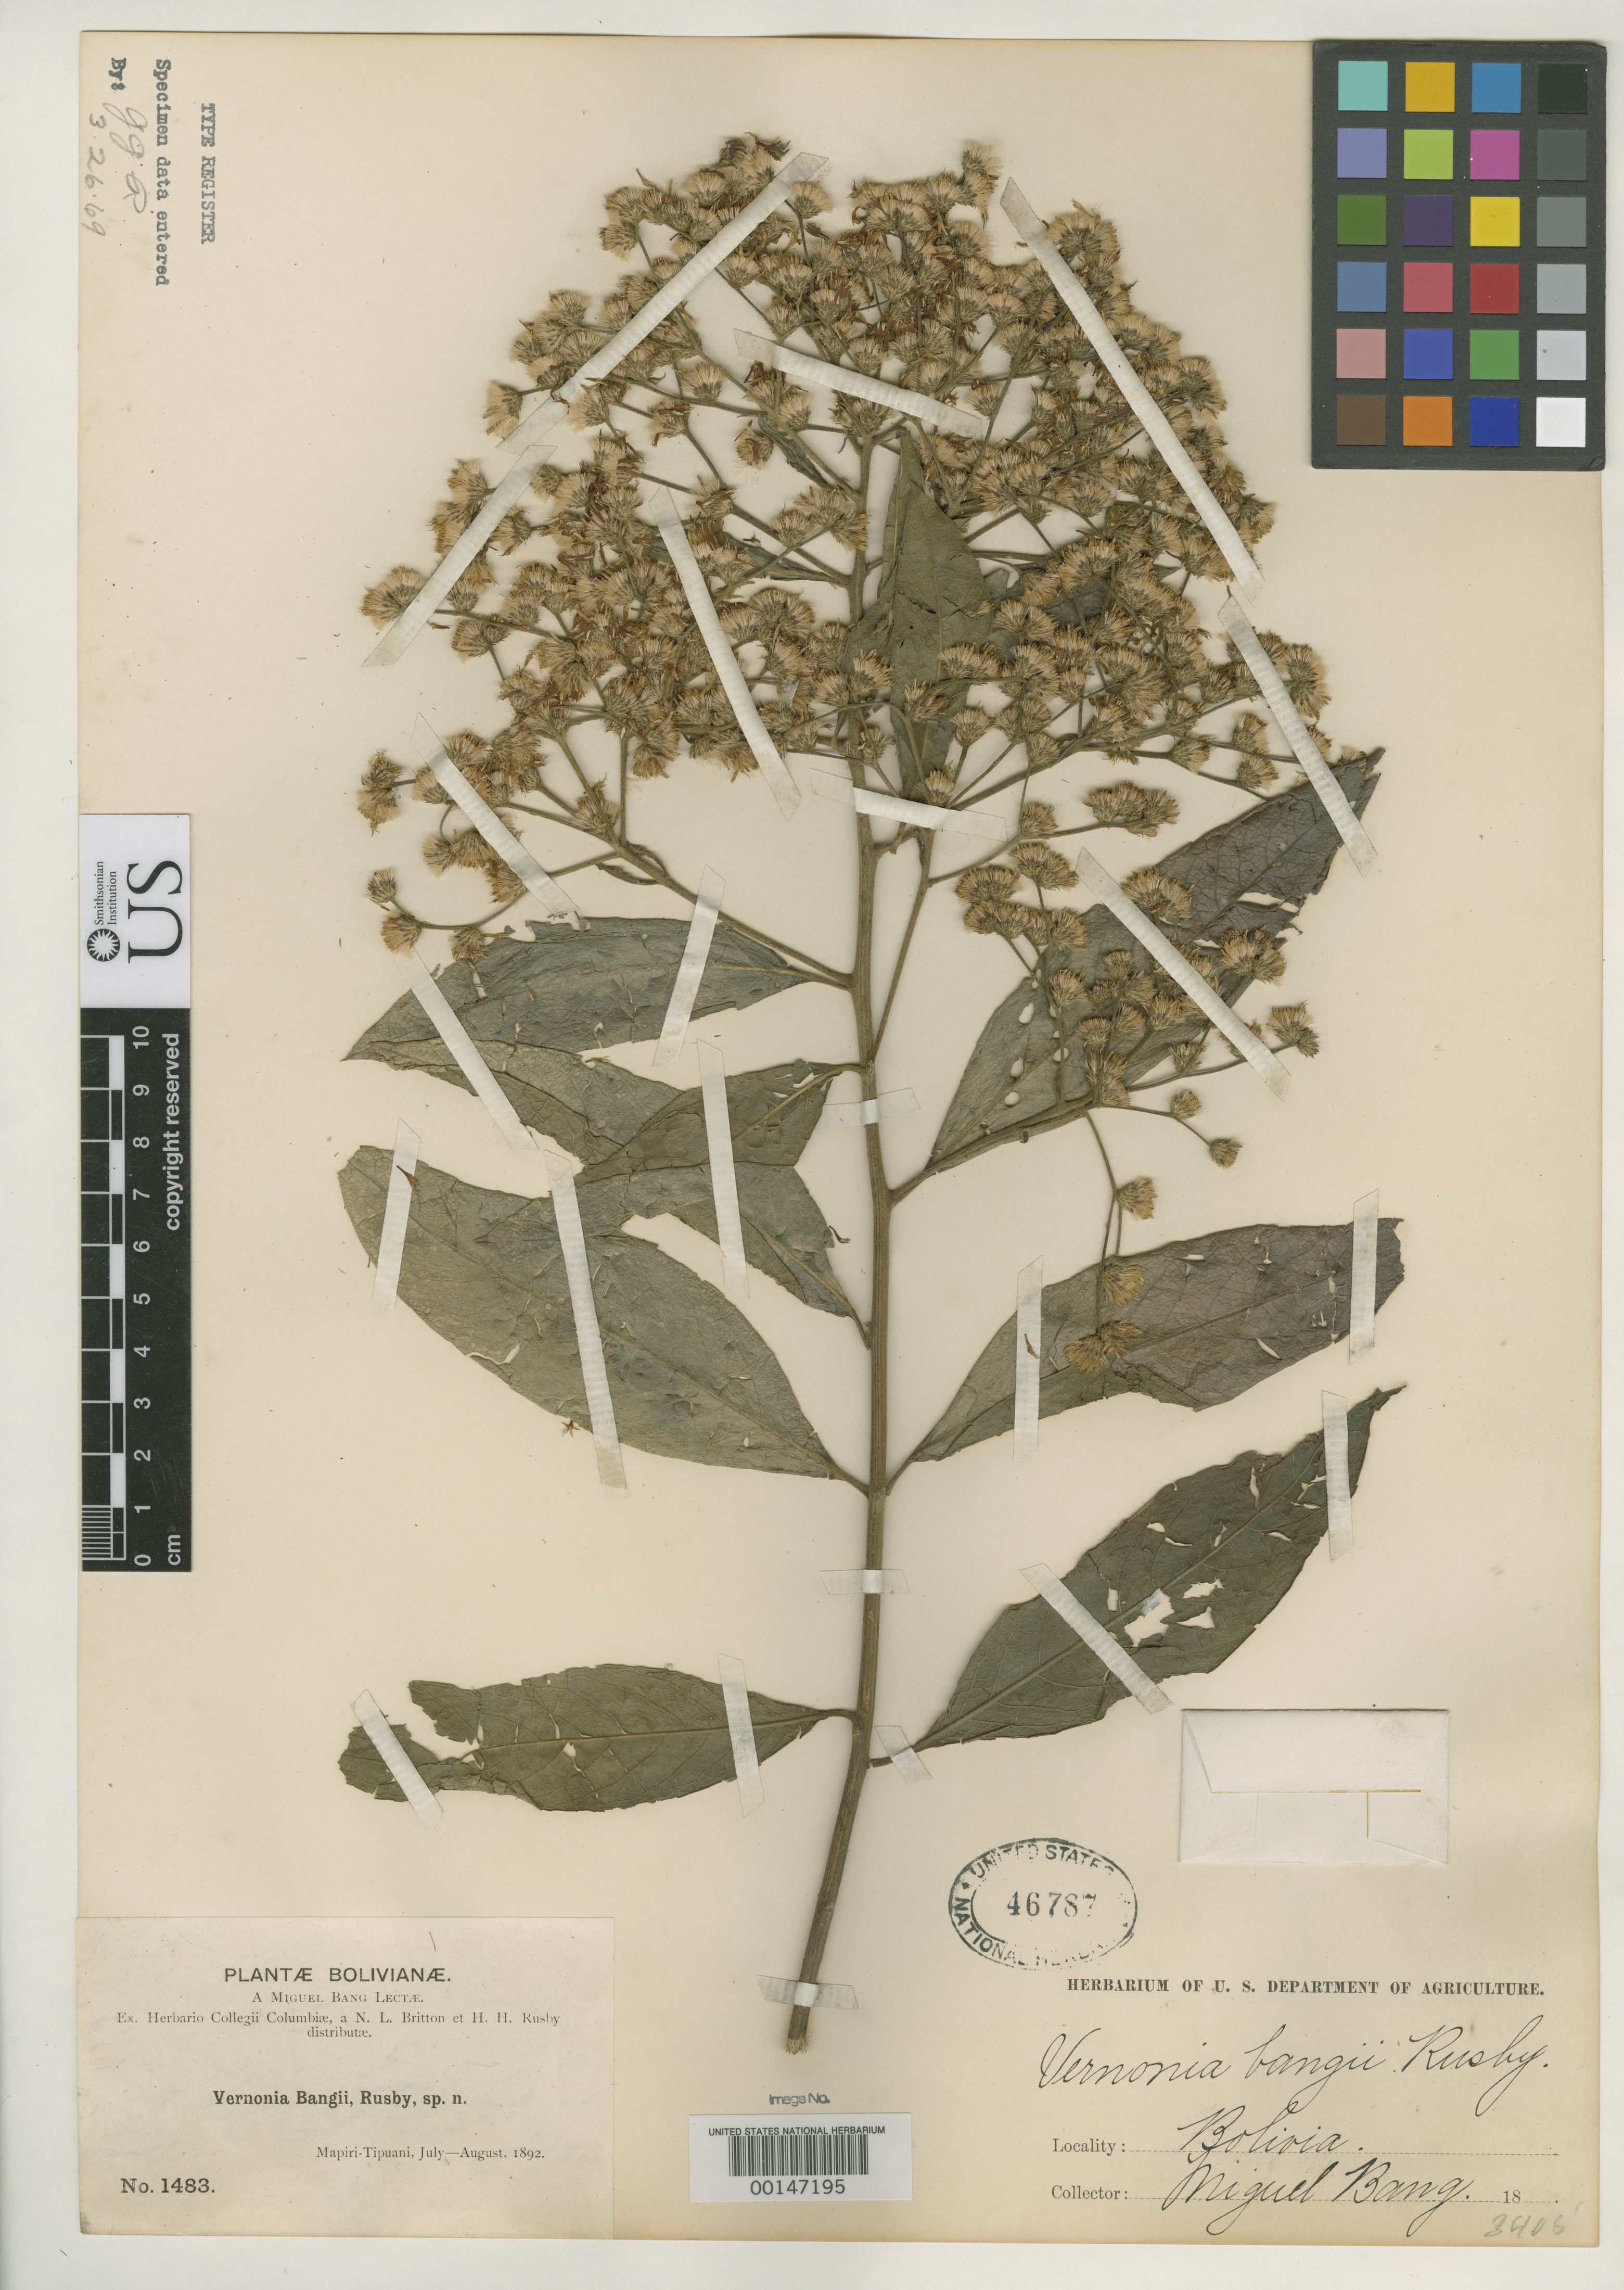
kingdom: Plantae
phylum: Tracheophyta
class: Magnoliopsida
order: Asterales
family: Asteraceae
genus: Vernonia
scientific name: Vernonia bangii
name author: Rusby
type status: Isotype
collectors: M. Bang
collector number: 1483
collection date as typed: Jul 1892 to -- Aug 1892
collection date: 1892-07/1892-08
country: Bolivia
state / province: La Paz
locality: Between Mapiri and Tipuani.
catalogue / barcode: US 46787